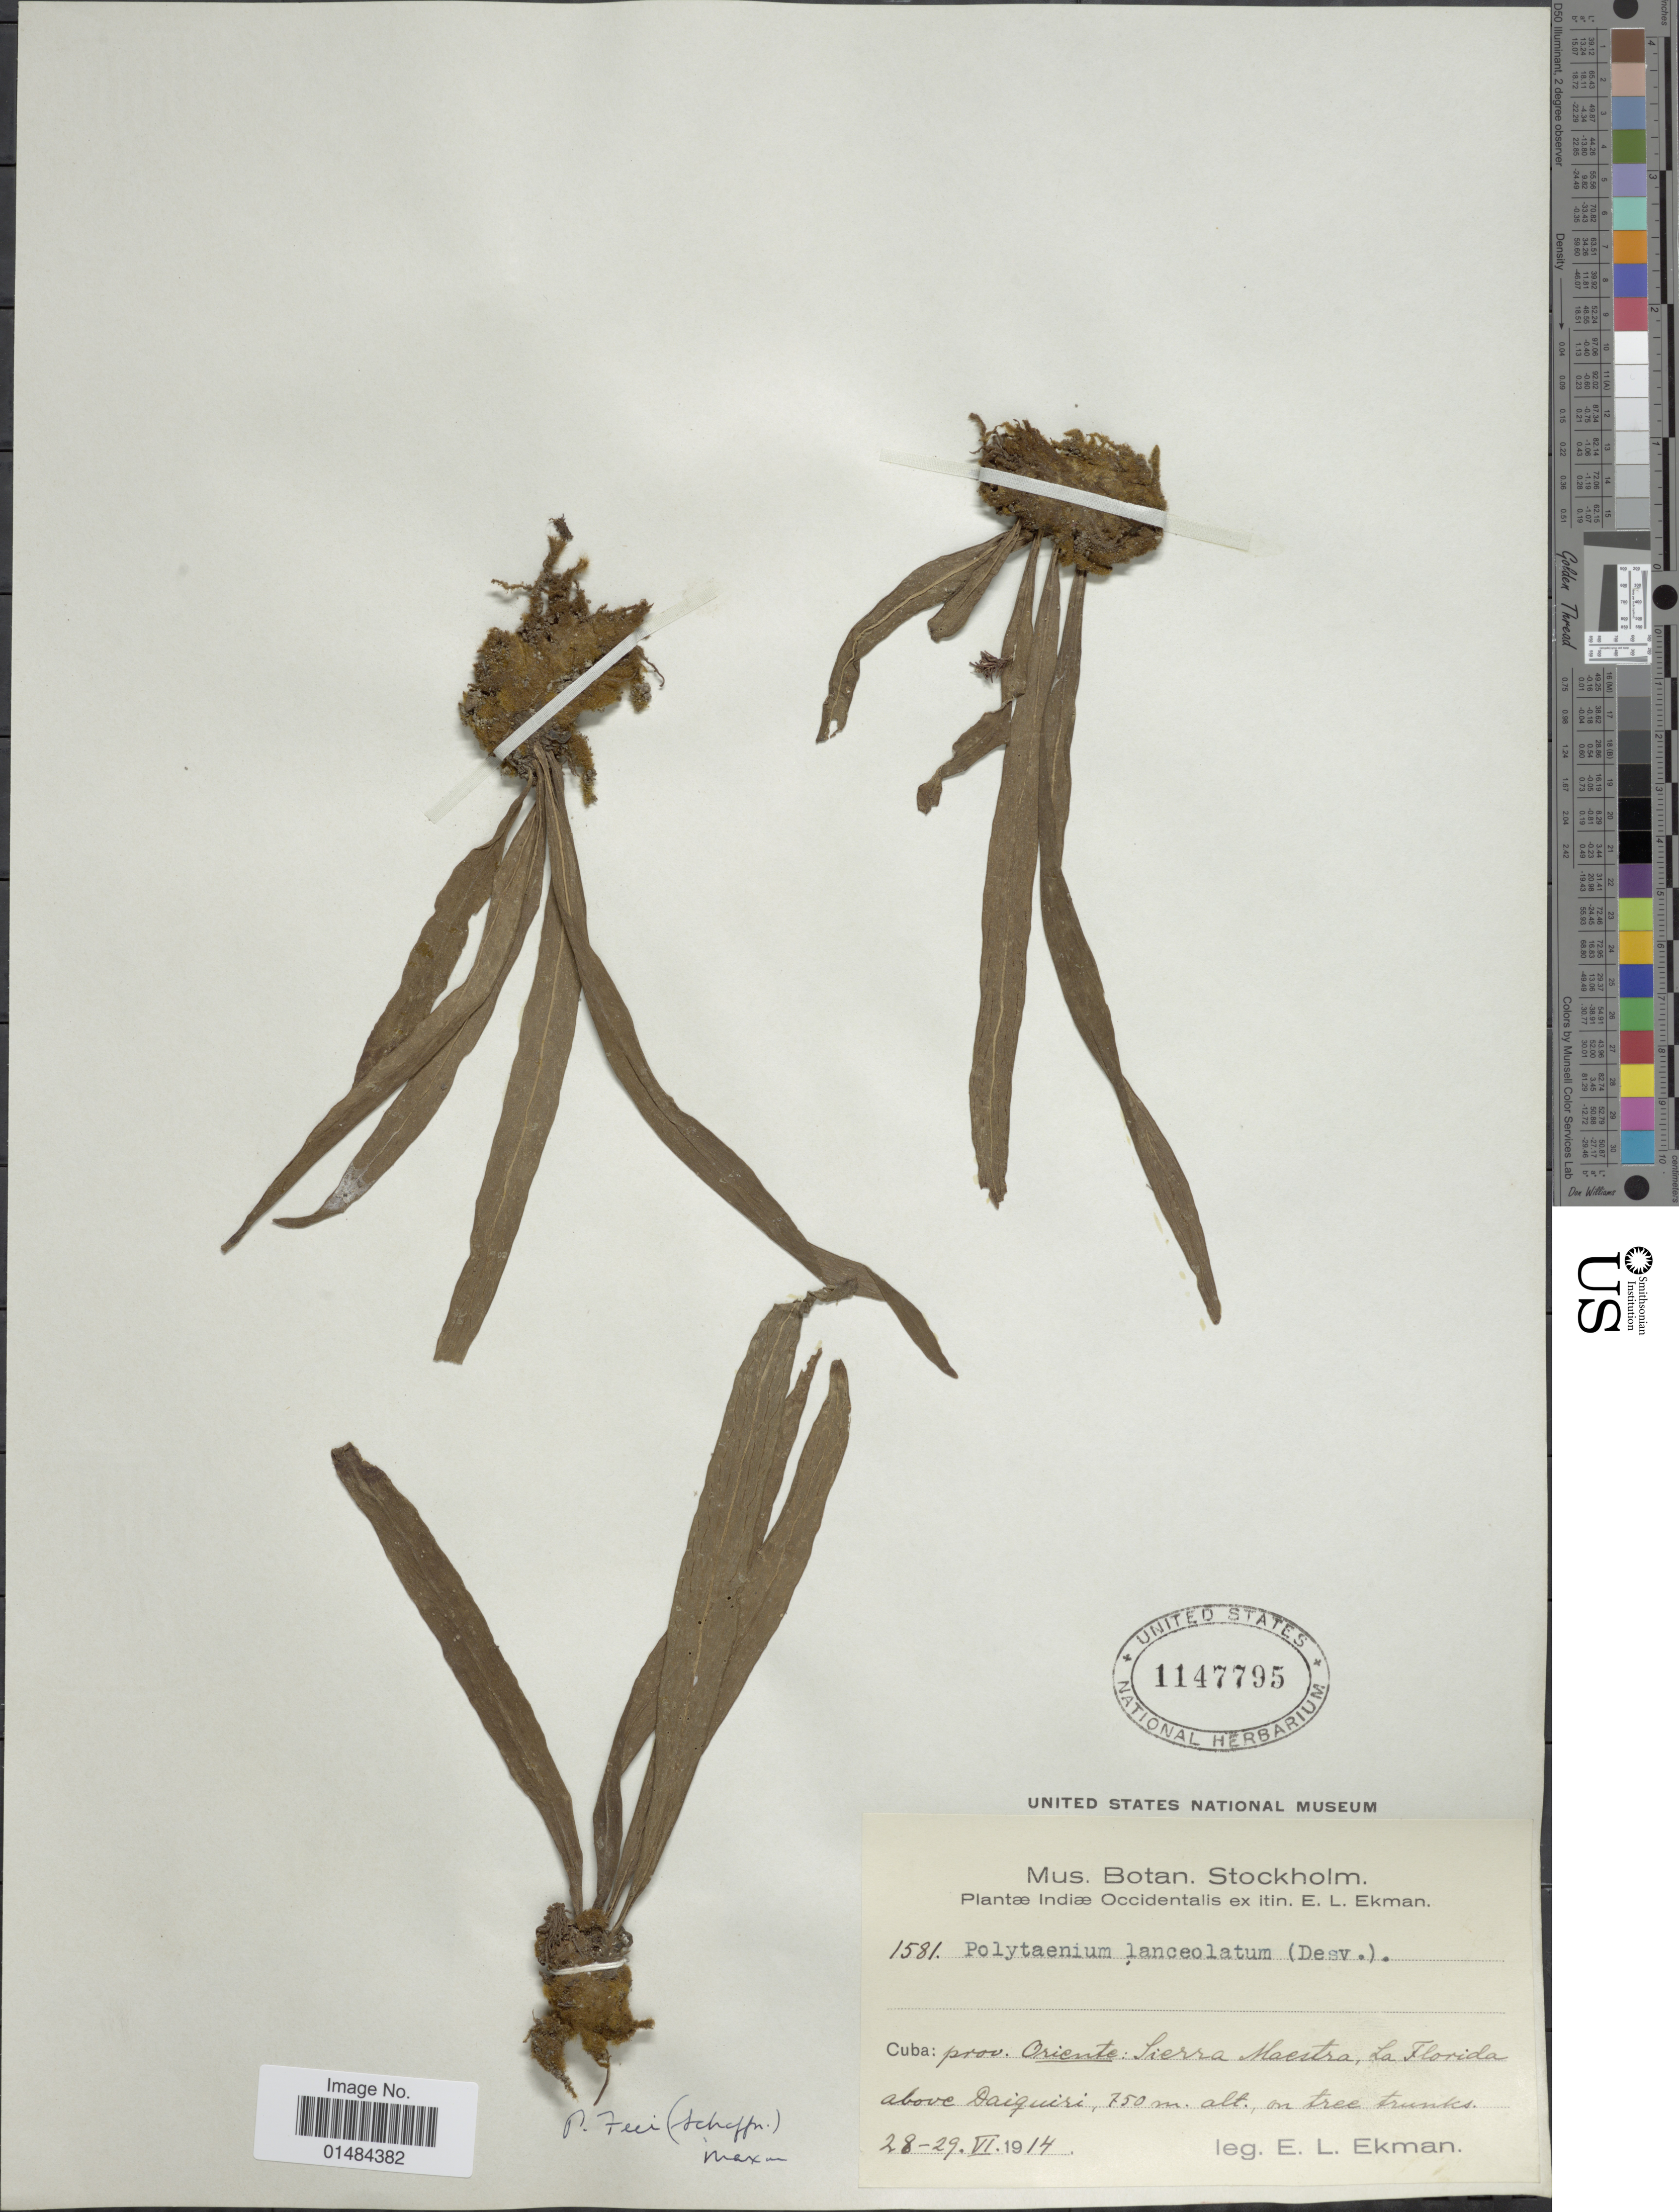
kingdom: Plantae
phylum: Tracheophyta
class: Polypodiopsida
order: Polypodiales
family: Pteridaceae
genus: Polytaenium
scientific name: Polytaenium lanceolatum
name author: (L.) Desv.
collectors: E. L. Ekman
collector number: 1581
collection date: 1914-06-28/1914-06-29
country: Cuba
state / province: Oriente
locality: Cuba, Sierra Maestra, La Florida, above Daiquire.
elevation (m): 750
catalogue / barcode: US 1147795